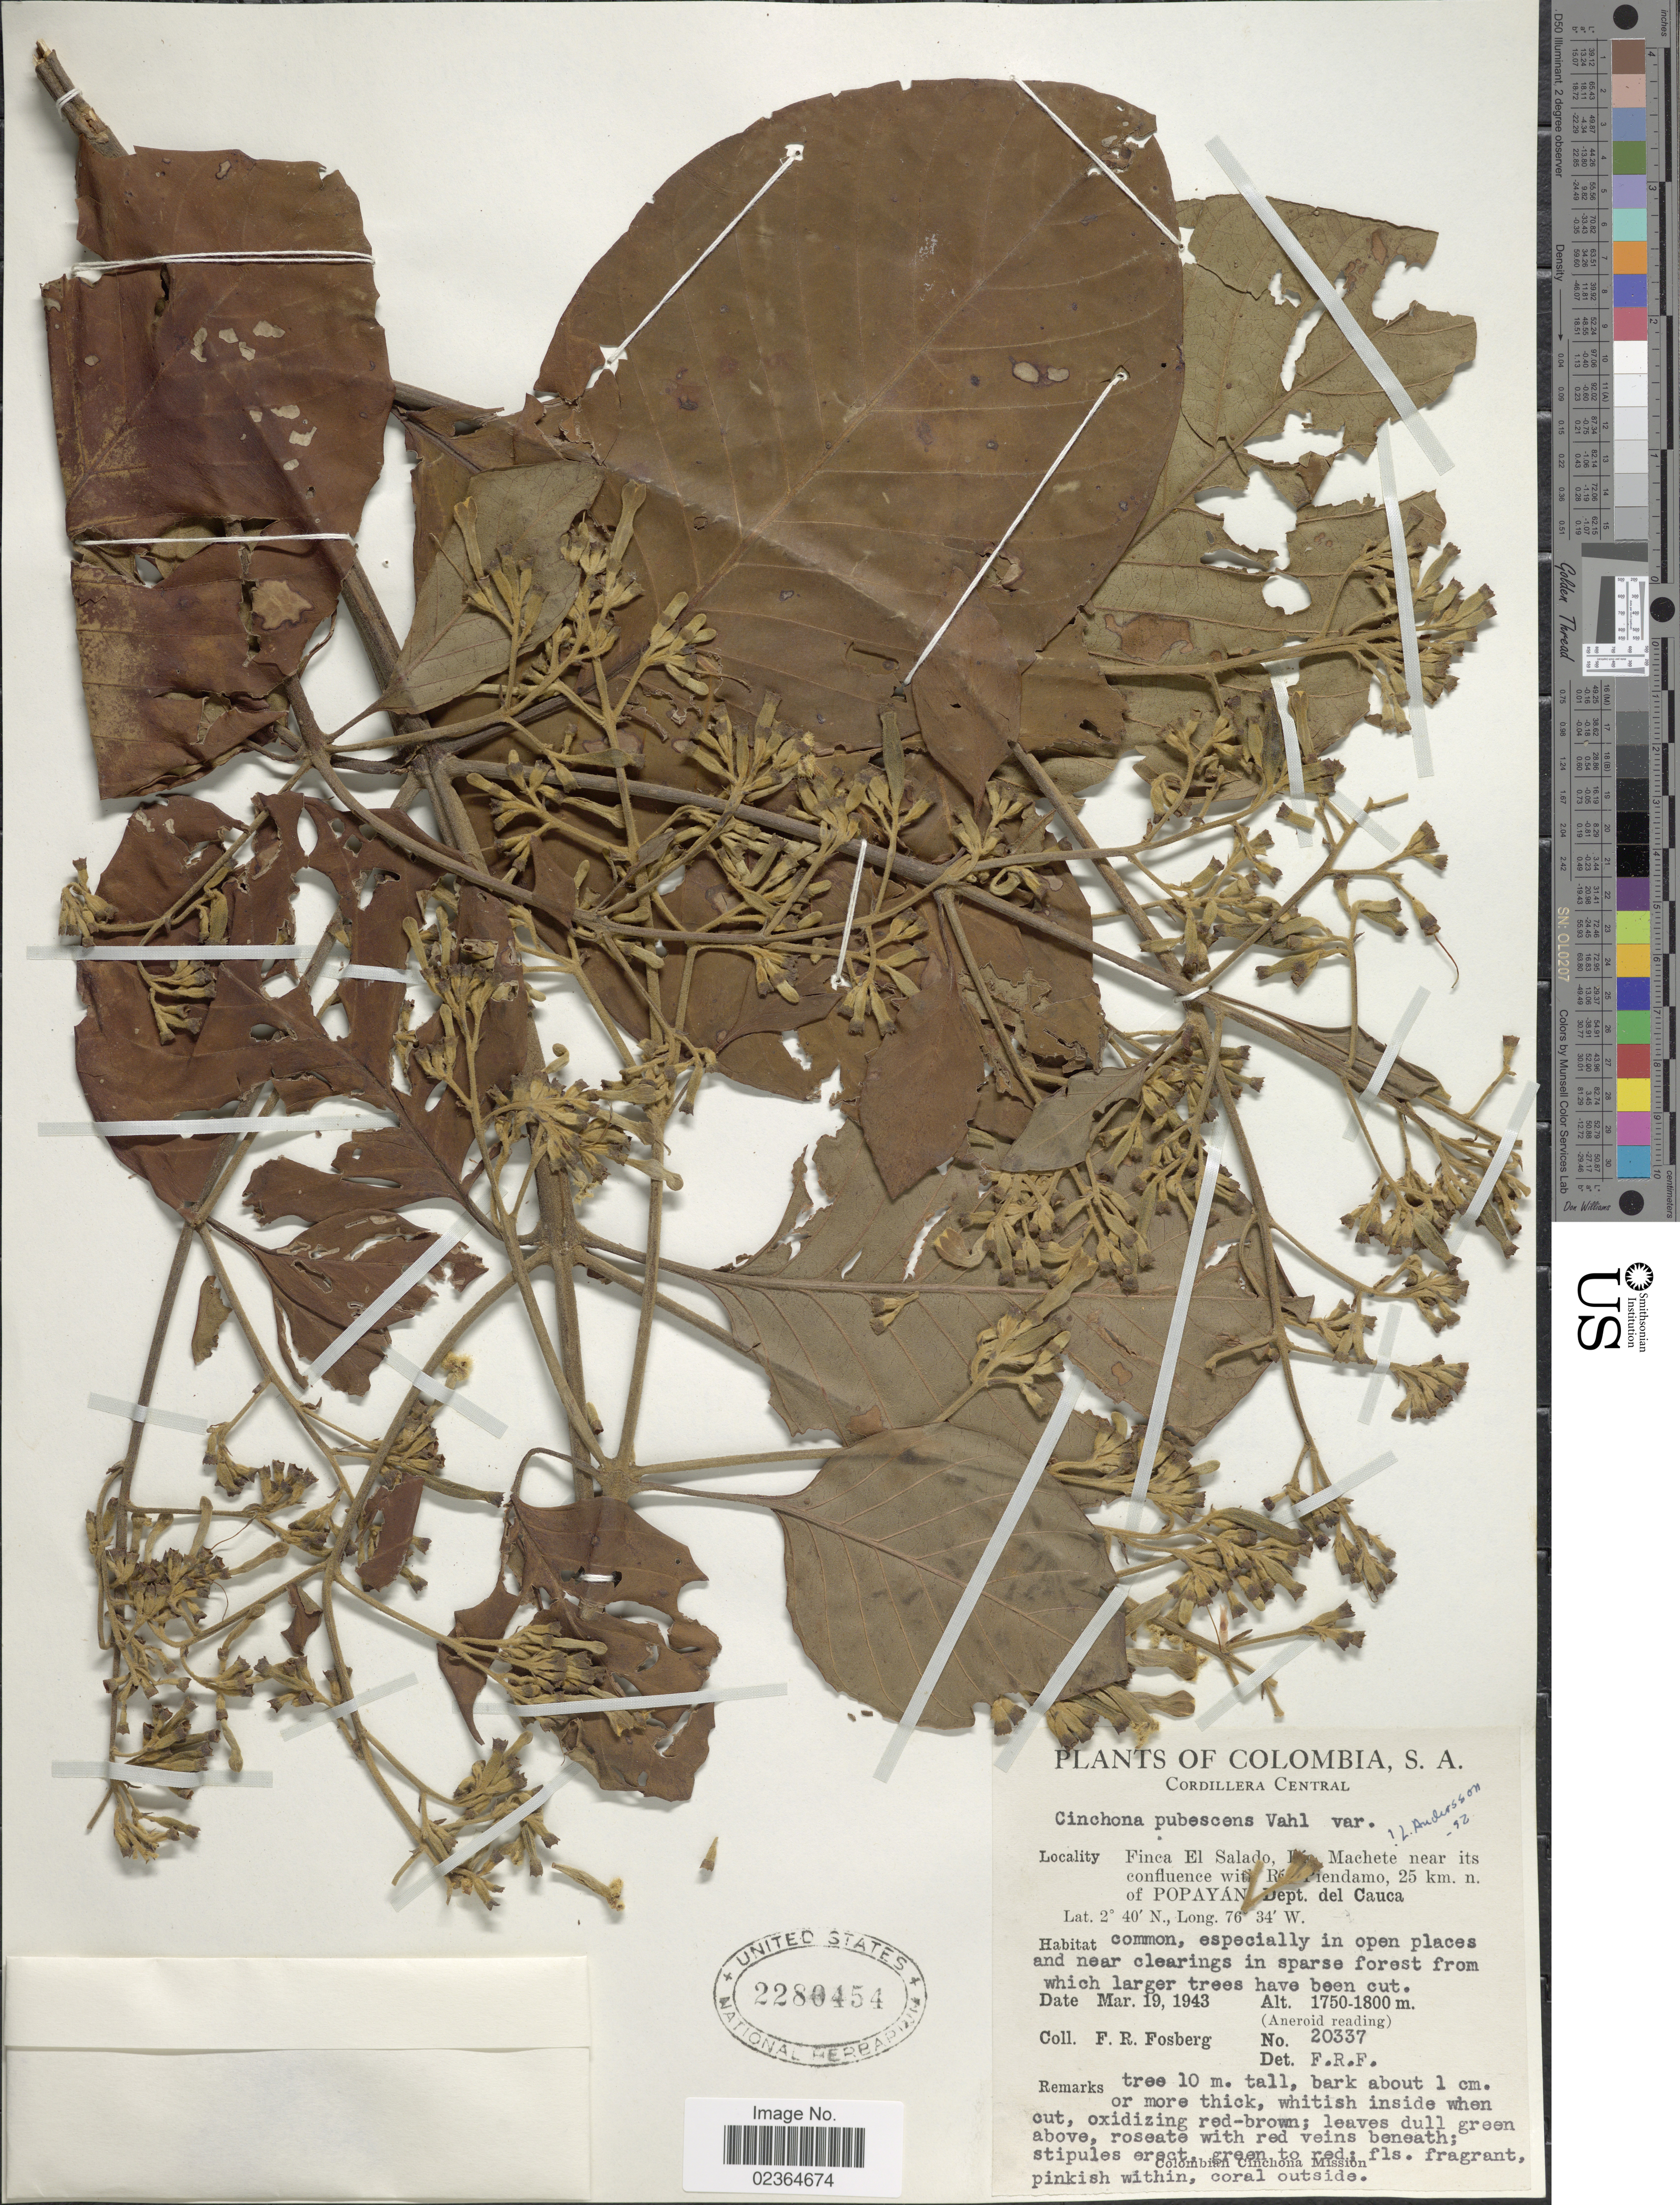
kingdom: Plantae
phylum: Tracheophyta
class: Magnoliopsida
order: Gentianales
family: Rubiaceae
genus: Cinchona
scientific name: Cinchona pubescens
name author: Vahl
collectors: F. R. Fosberg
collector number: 20337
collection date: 1943-03-19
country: Colombia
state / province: Cauca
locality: Cordillera Central. Finca El Salado, Rio Machete near its confluence with Rio Piendamo, 25 km. n. of Popayán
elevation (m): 1750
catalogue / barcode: US 2280454